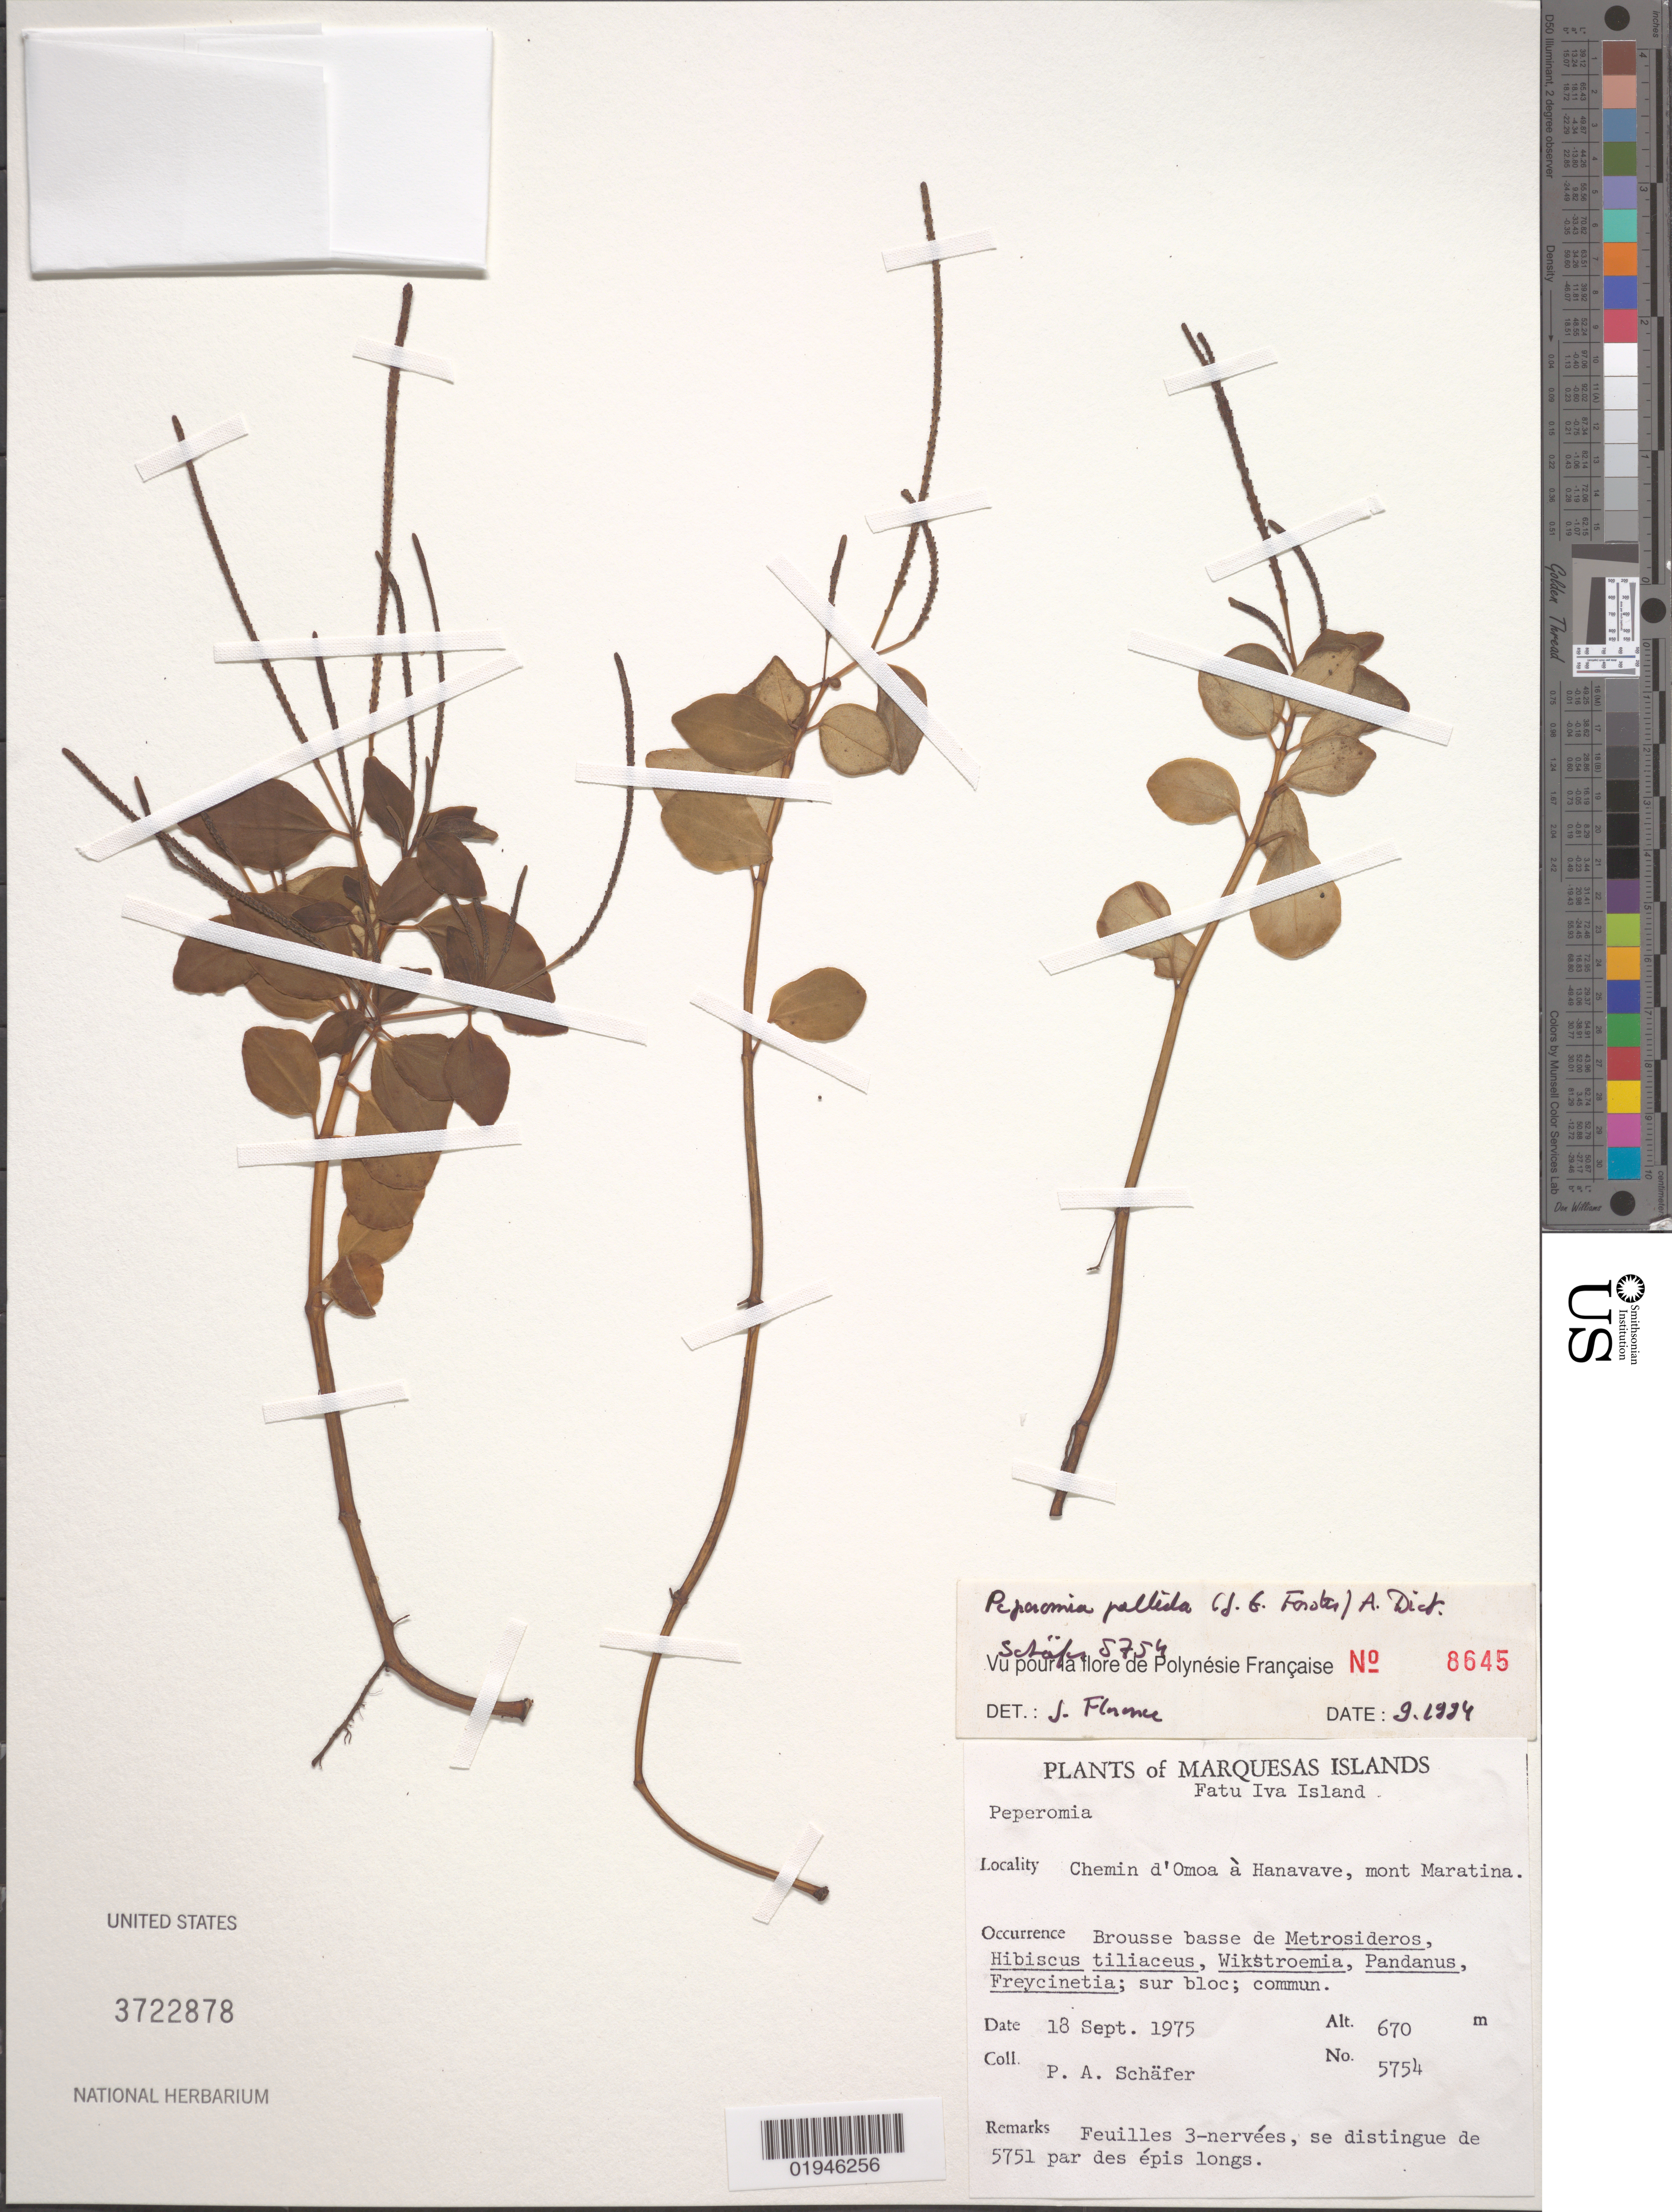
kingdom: Plantae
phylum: Tracheophyta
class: Magnoliopsida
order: Piperales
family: Piperaceae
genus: Peperomia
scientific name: Peperomia pallida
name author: (G. Forst.) Dietr.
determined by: Florence, J.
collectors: P. A. Schäfer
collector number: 5754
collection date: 1975-09-18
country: French Polynesia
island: Fatu Hiva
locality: Chemin d'Omo'a à Hanamenu, mont Maratina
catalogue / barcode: US 3722878